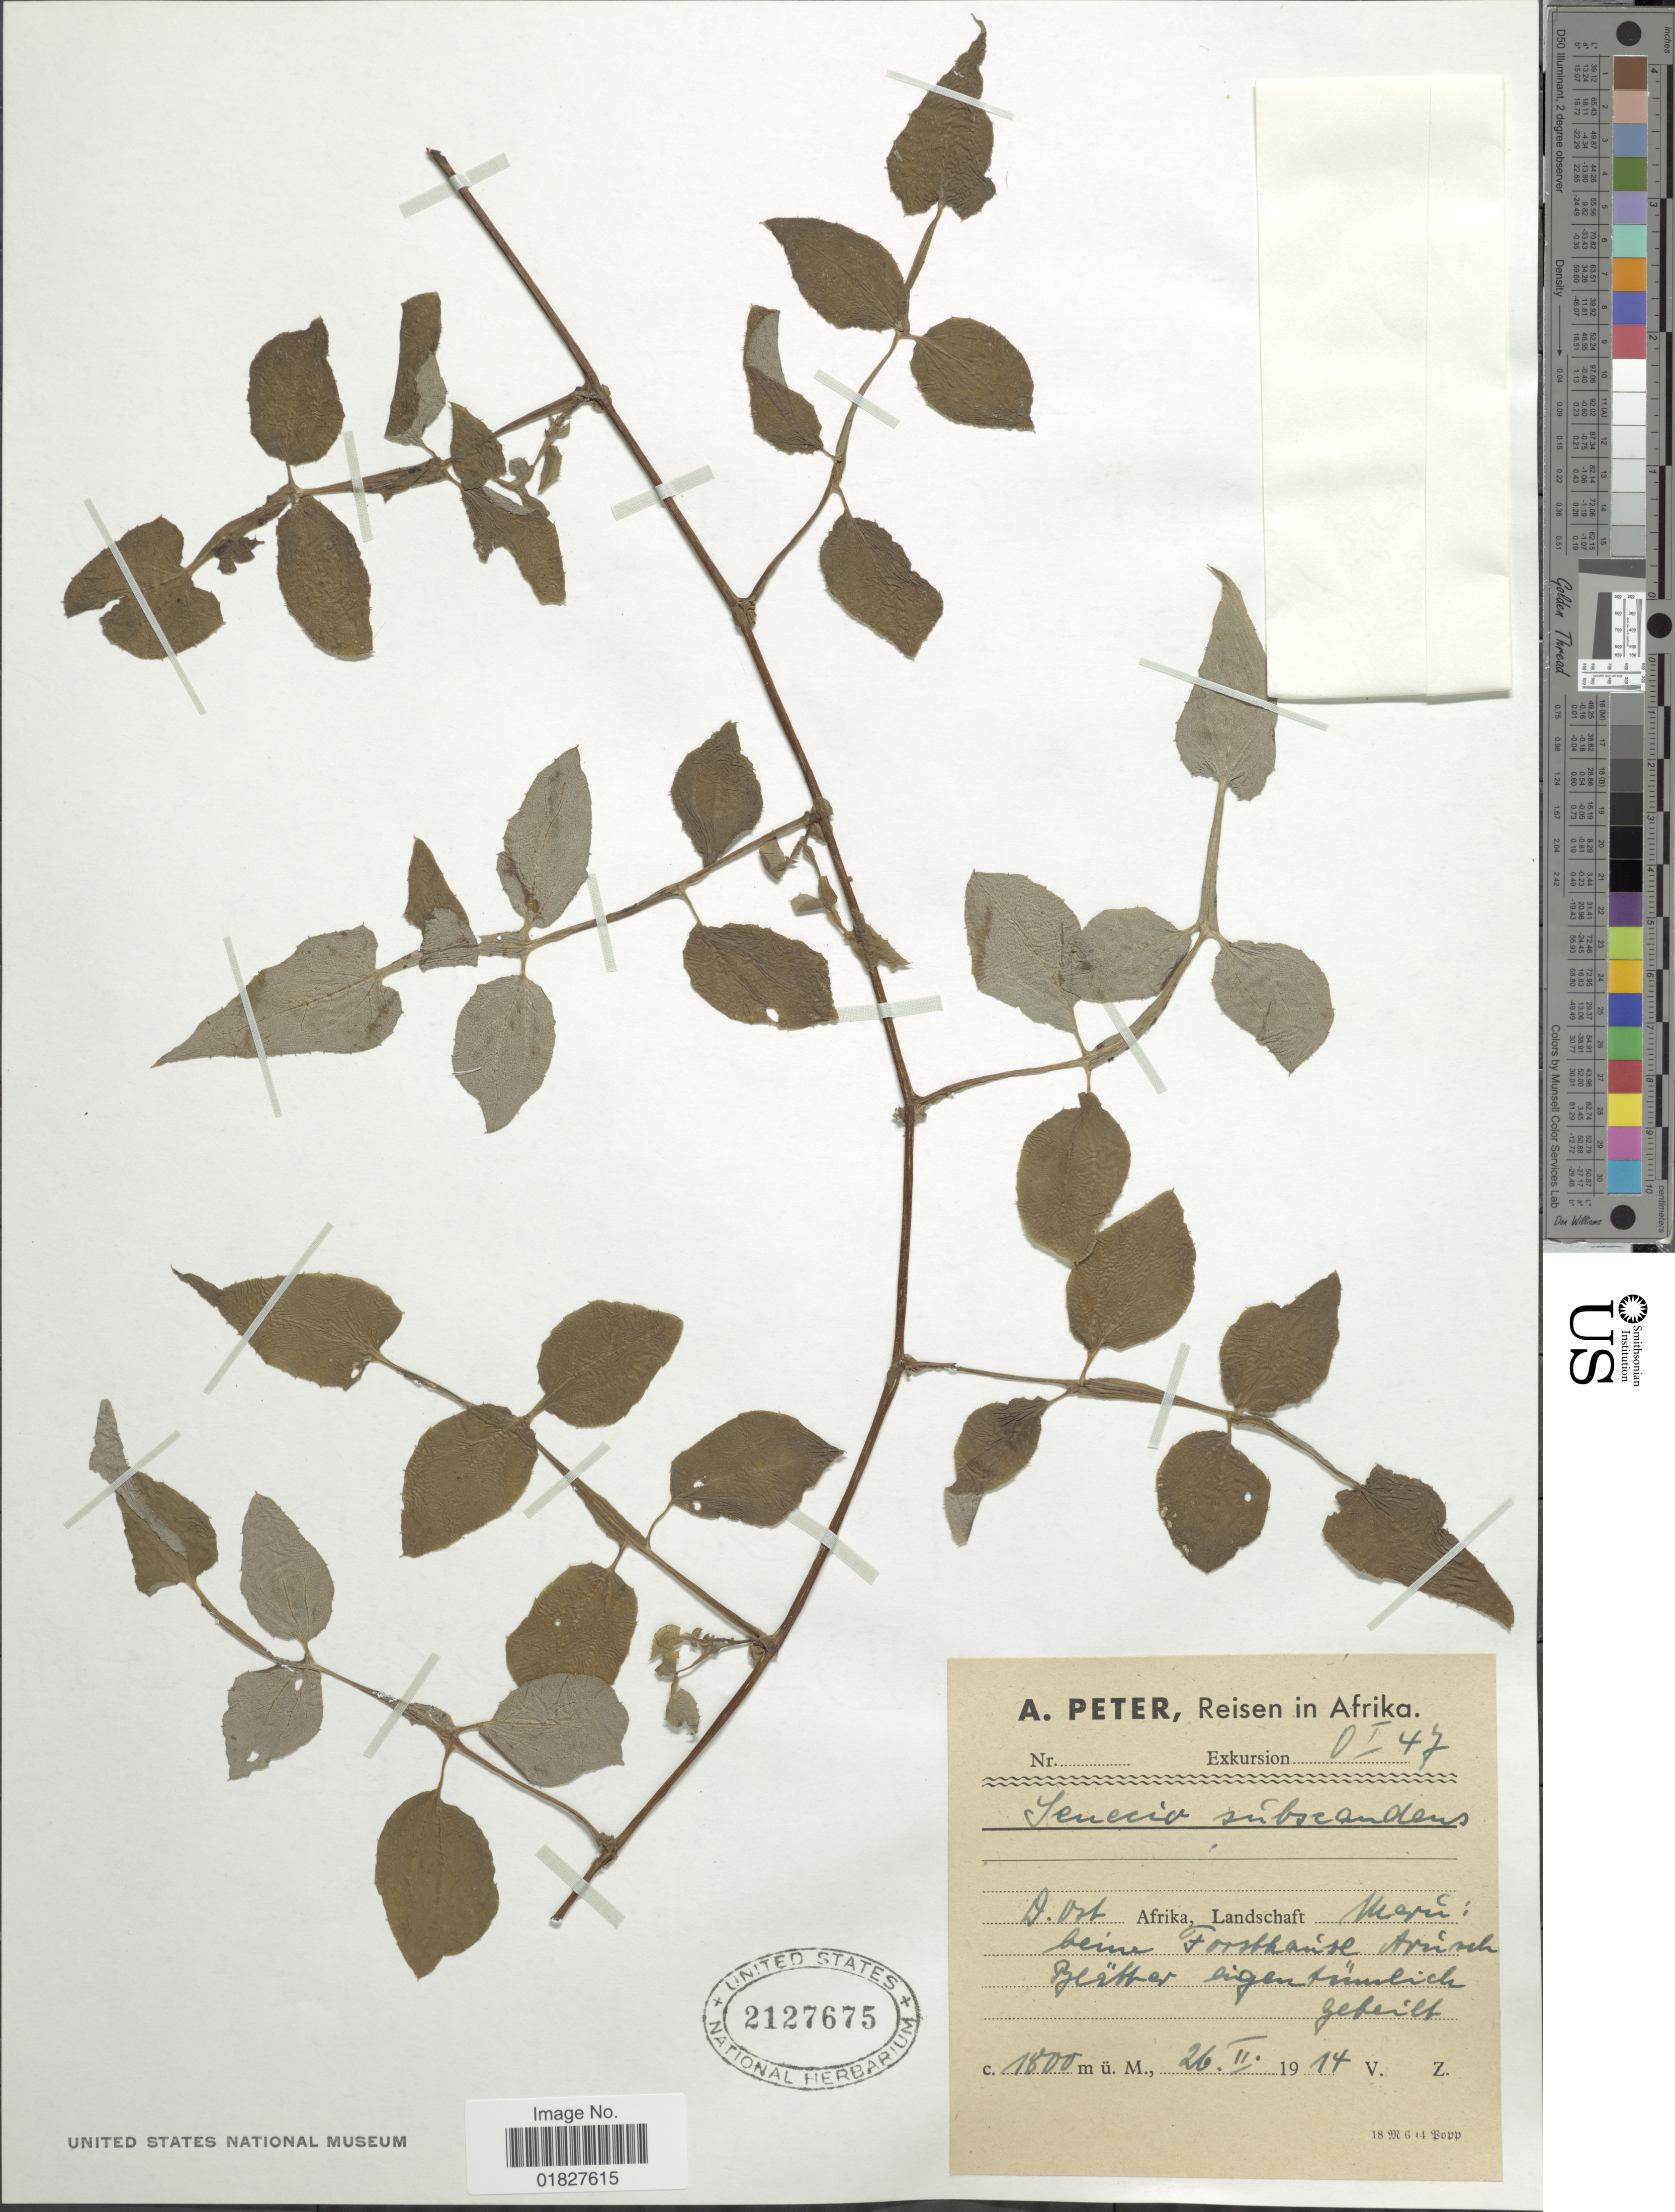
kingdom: Plantae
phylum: Tracheophyta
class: Magnoliopsida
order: Asterales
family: Asteraceae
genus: Solanecio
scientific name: Solanecio angulatus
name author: (Vahl) C. Jeffrey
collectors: A. Peter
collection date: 1914-02-26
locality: Africa, D. Ost Afrika, [Foreign script]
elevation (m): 1800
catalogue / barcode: US 2127675